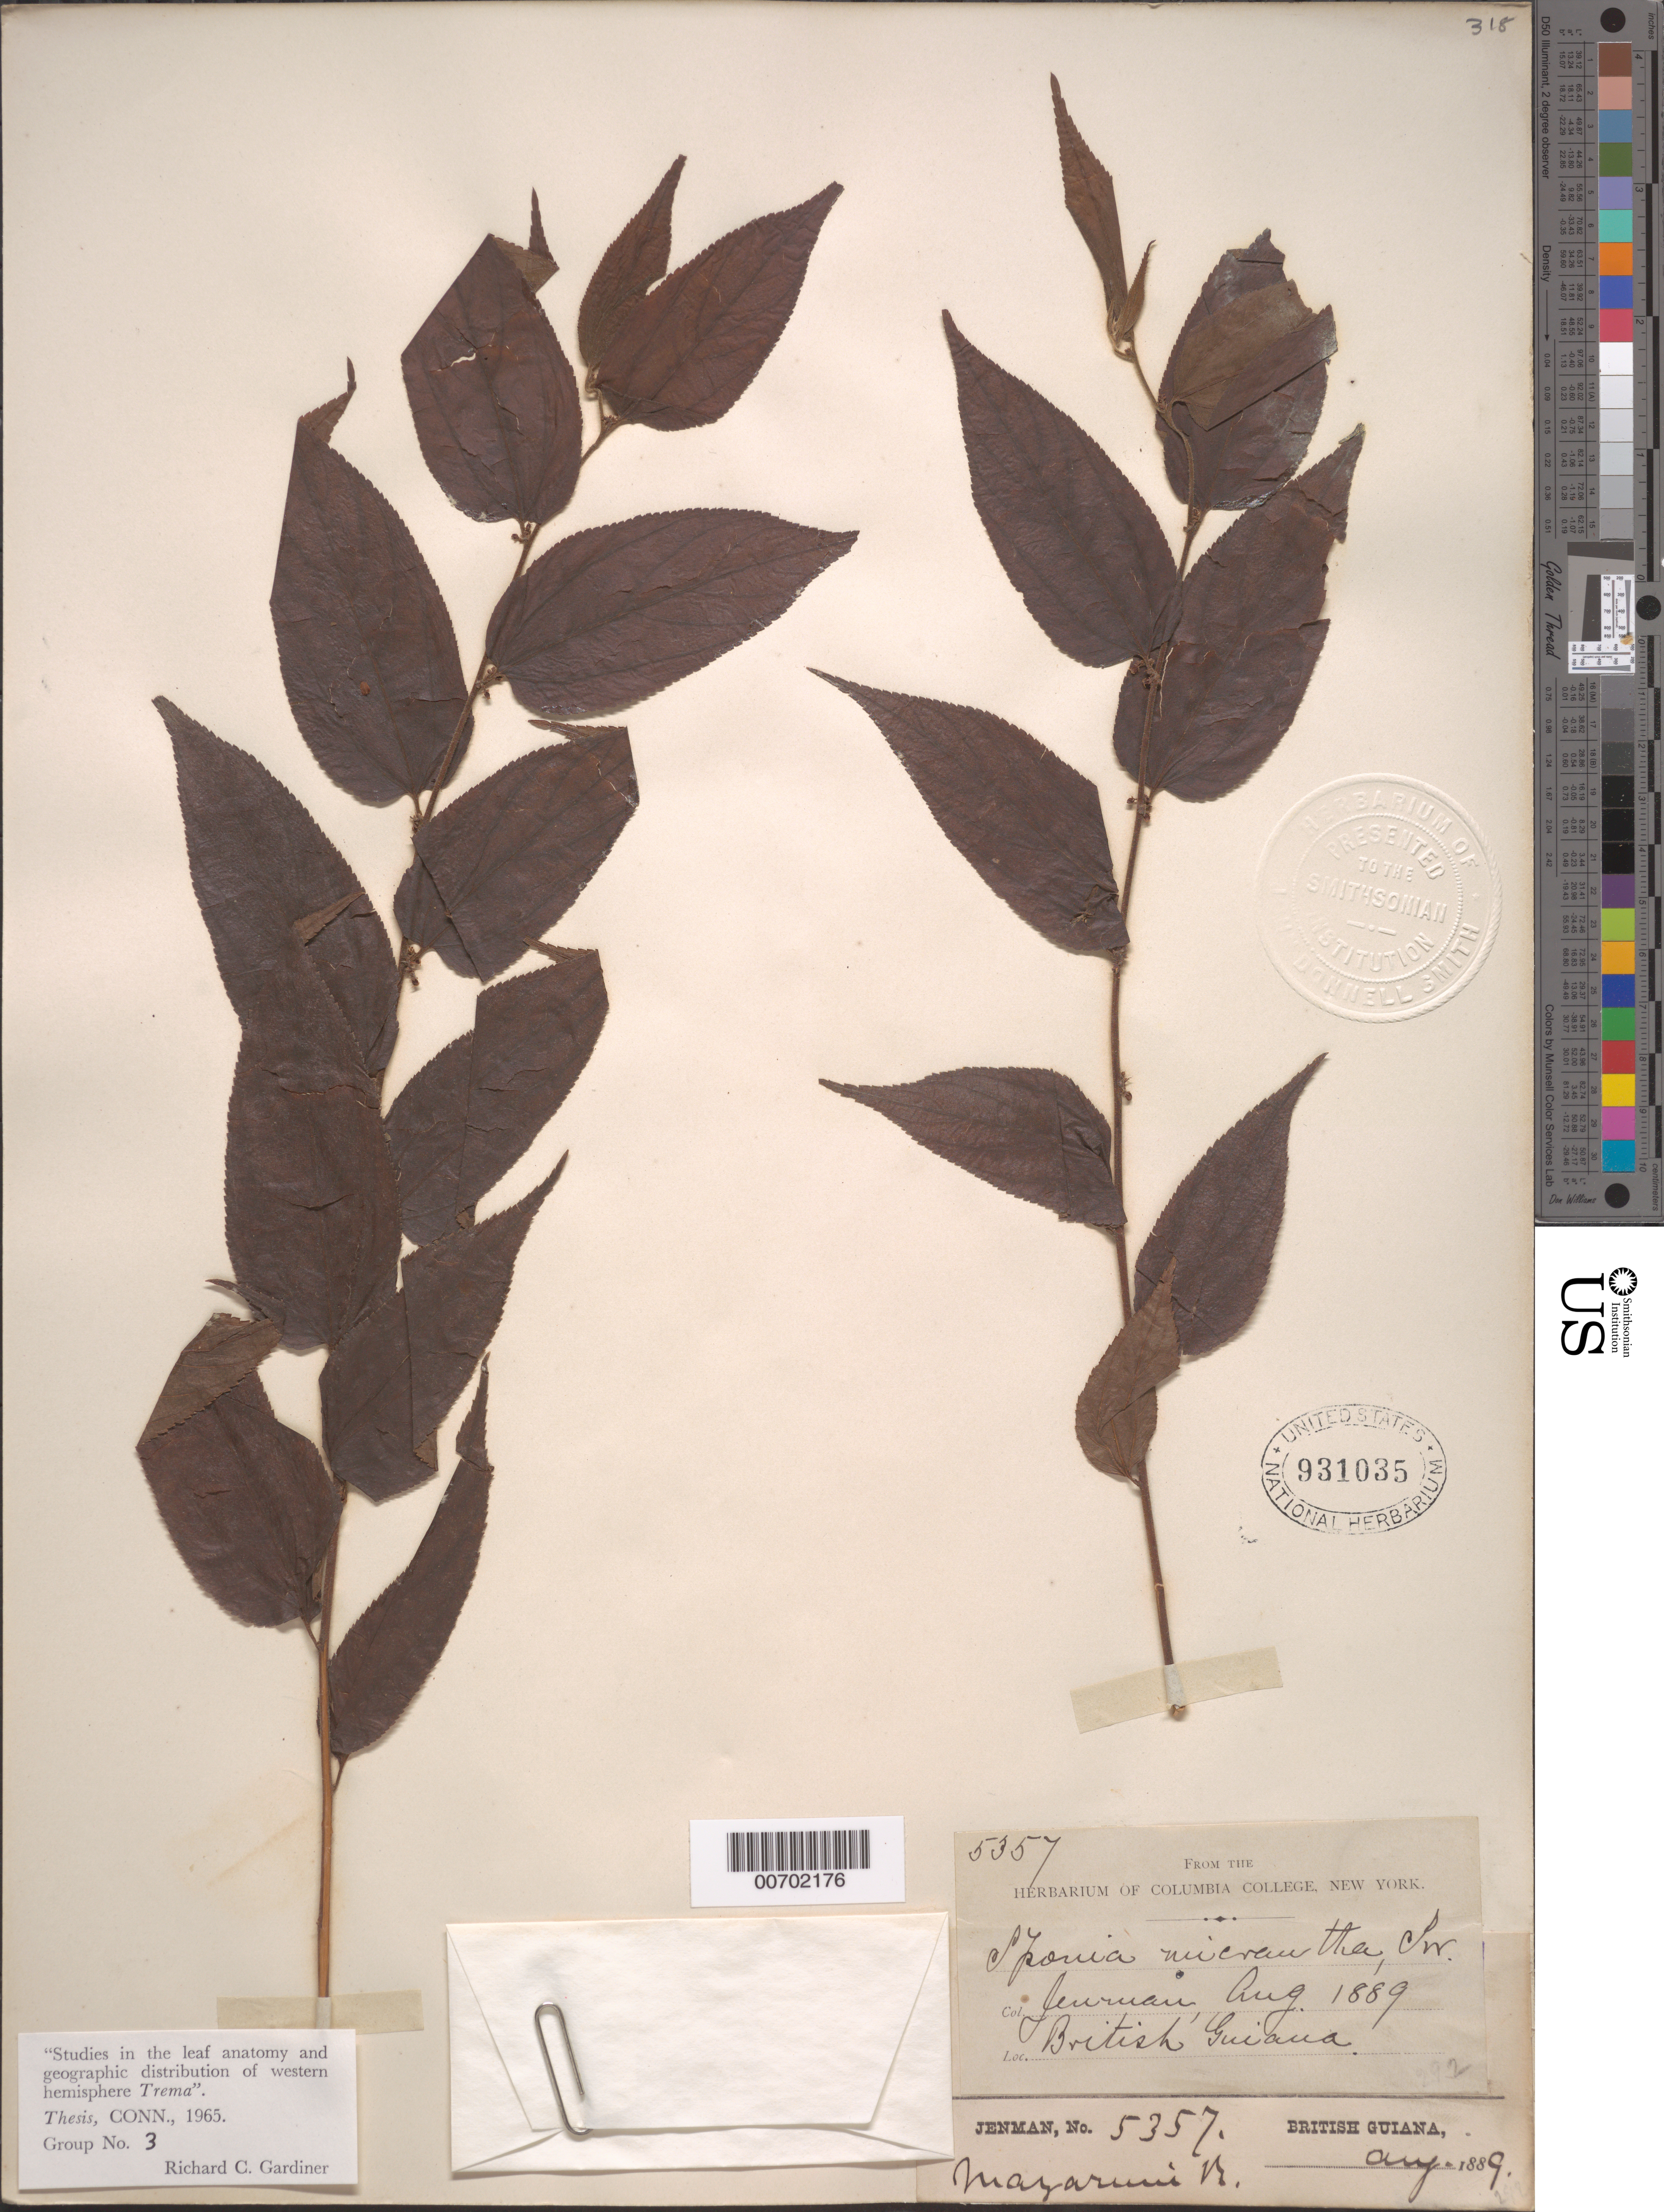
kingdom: Plantae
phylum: Tracheophyta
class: Magnoliopsida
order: Rosales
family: Cannabaceae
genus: Sponia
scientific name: Sponia micrantha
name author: (L.) Decne.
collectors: G. S. Jenman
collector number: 5357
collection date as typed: August 1889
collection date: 1889-08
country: Guyana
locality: Mazaruni R.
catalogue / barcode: US 931035